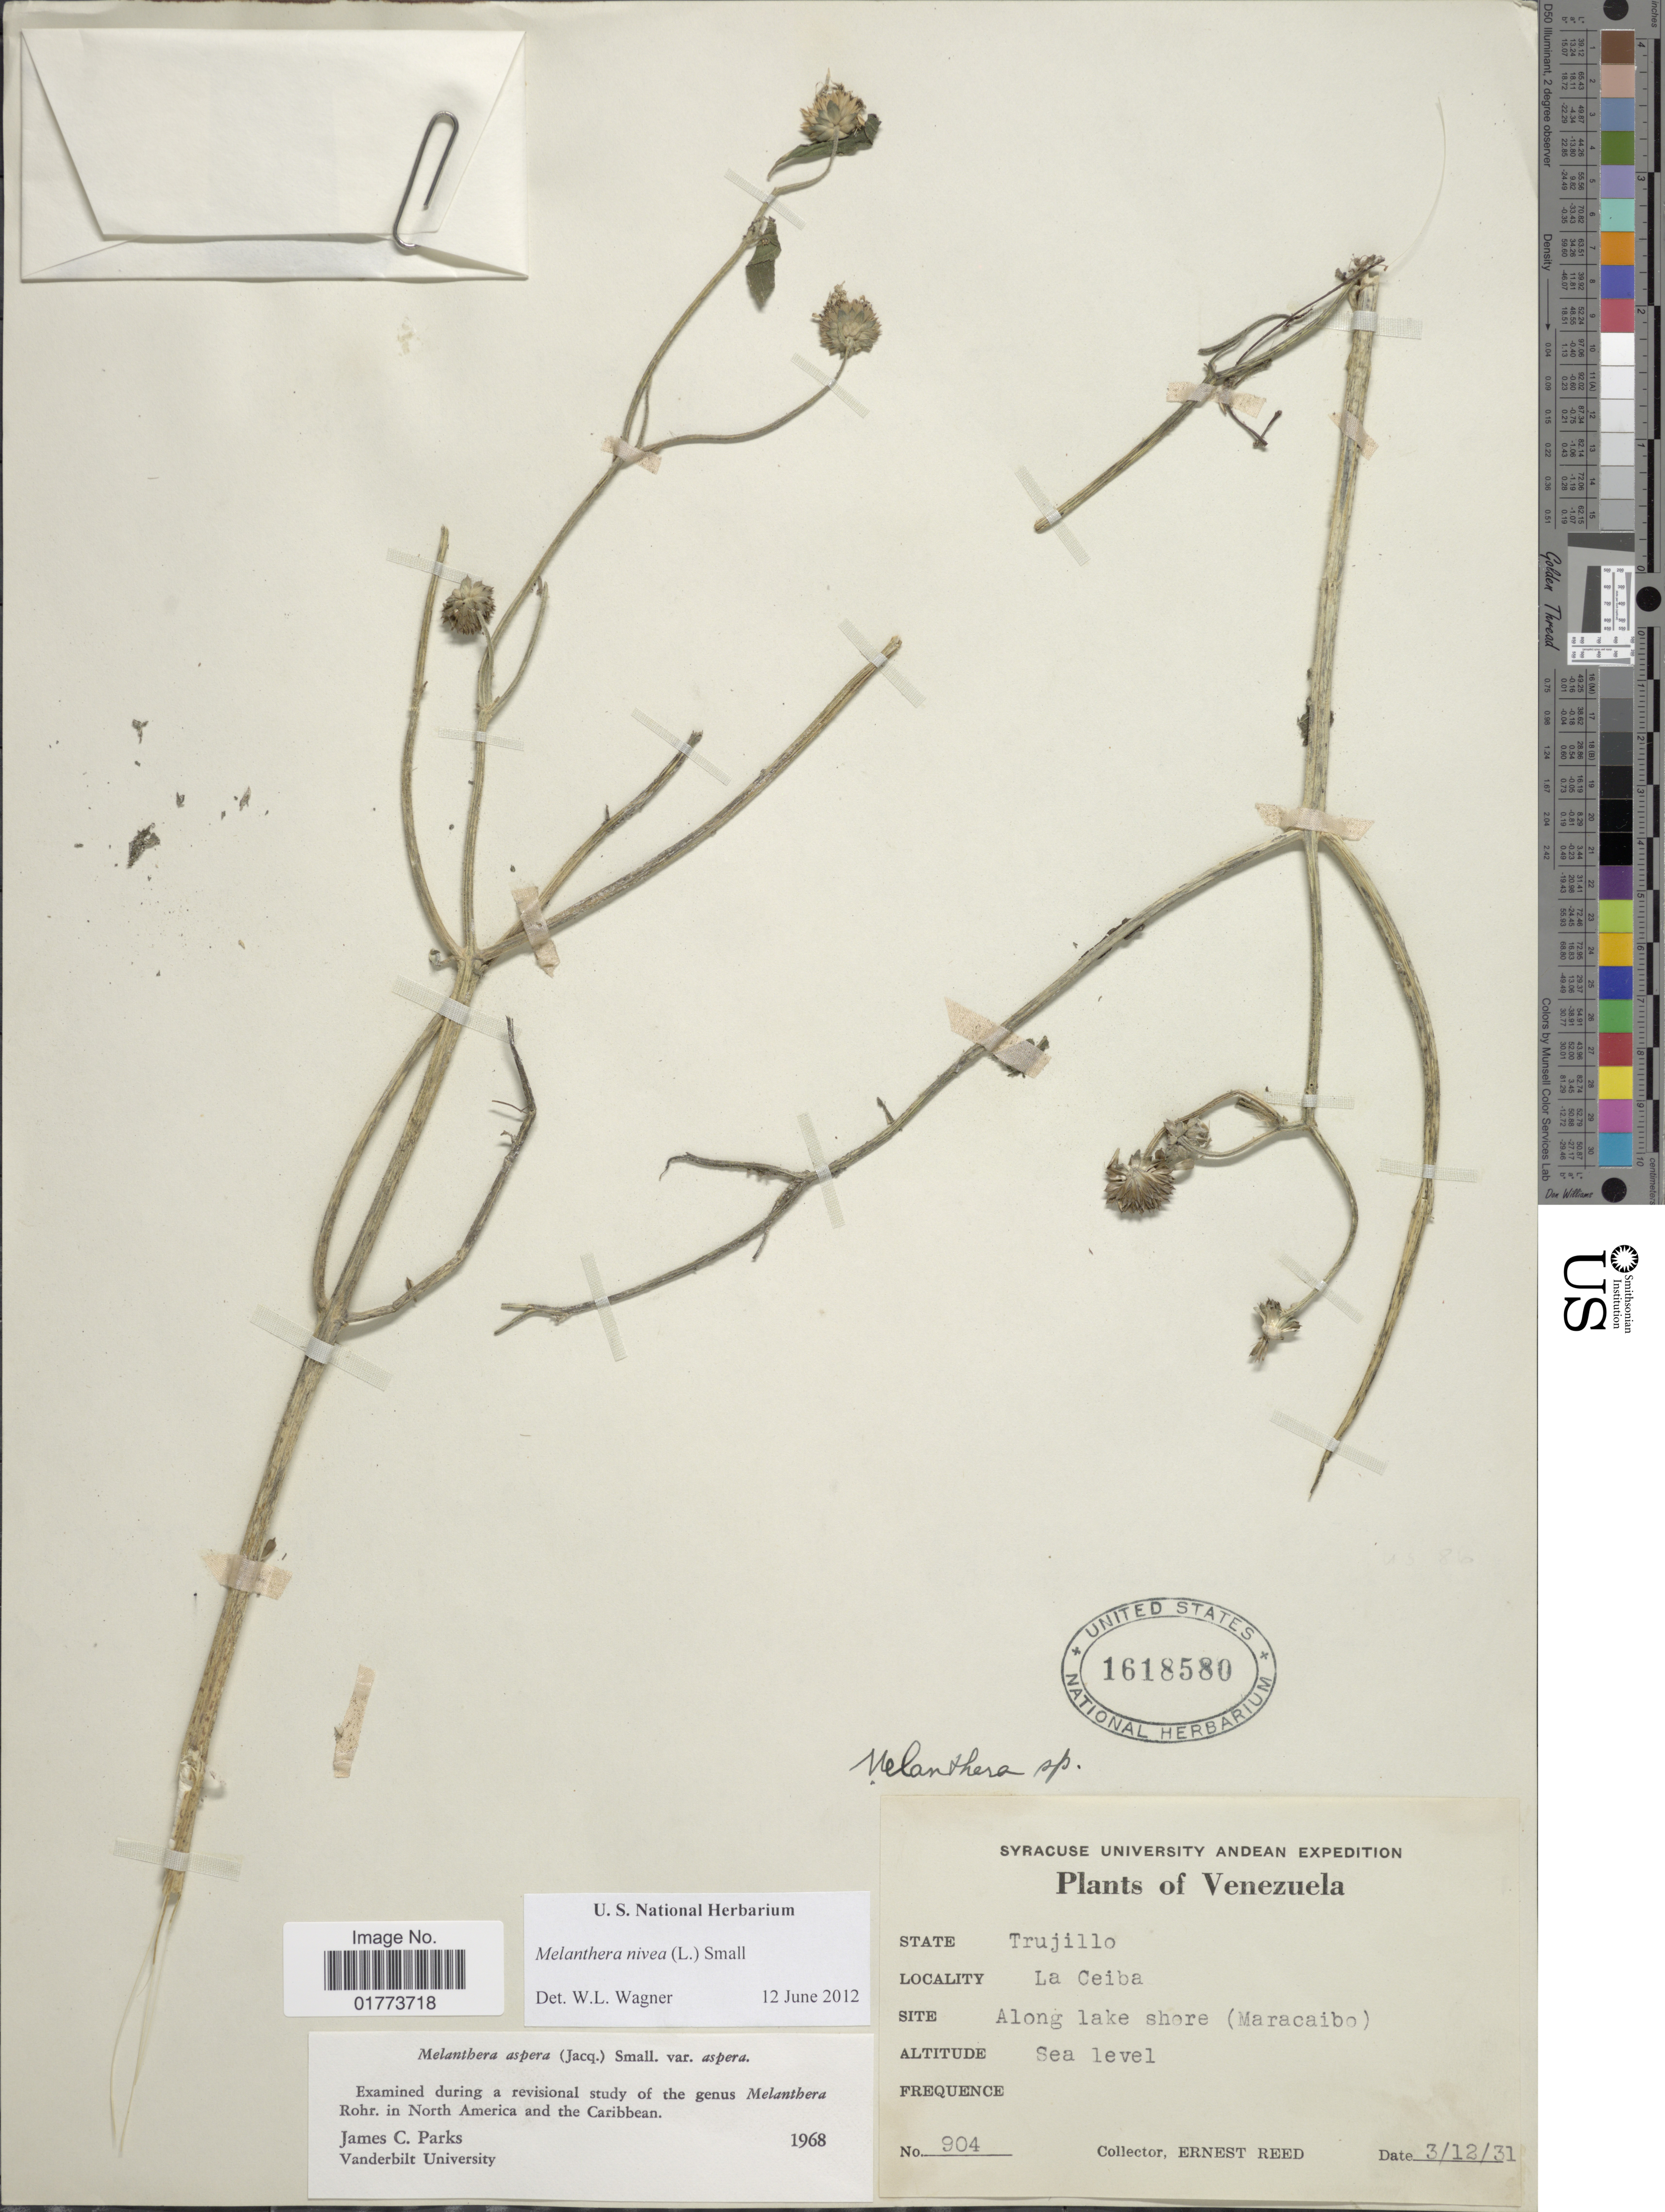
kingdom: Plantae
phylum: Tracheophyta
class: Magnoliopsida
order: Asterales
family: Asteraceae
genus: Melanthera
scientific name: Melanthera nivea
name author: (L.) Small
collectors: E. Reed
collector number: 904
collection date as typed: Transcribed d/m/y: 3/12/31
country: Venezuela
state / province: Trujillo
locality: State Trujillo. La Ceiba. Along lake shore (Maracaibo)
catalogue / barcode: US 1618580